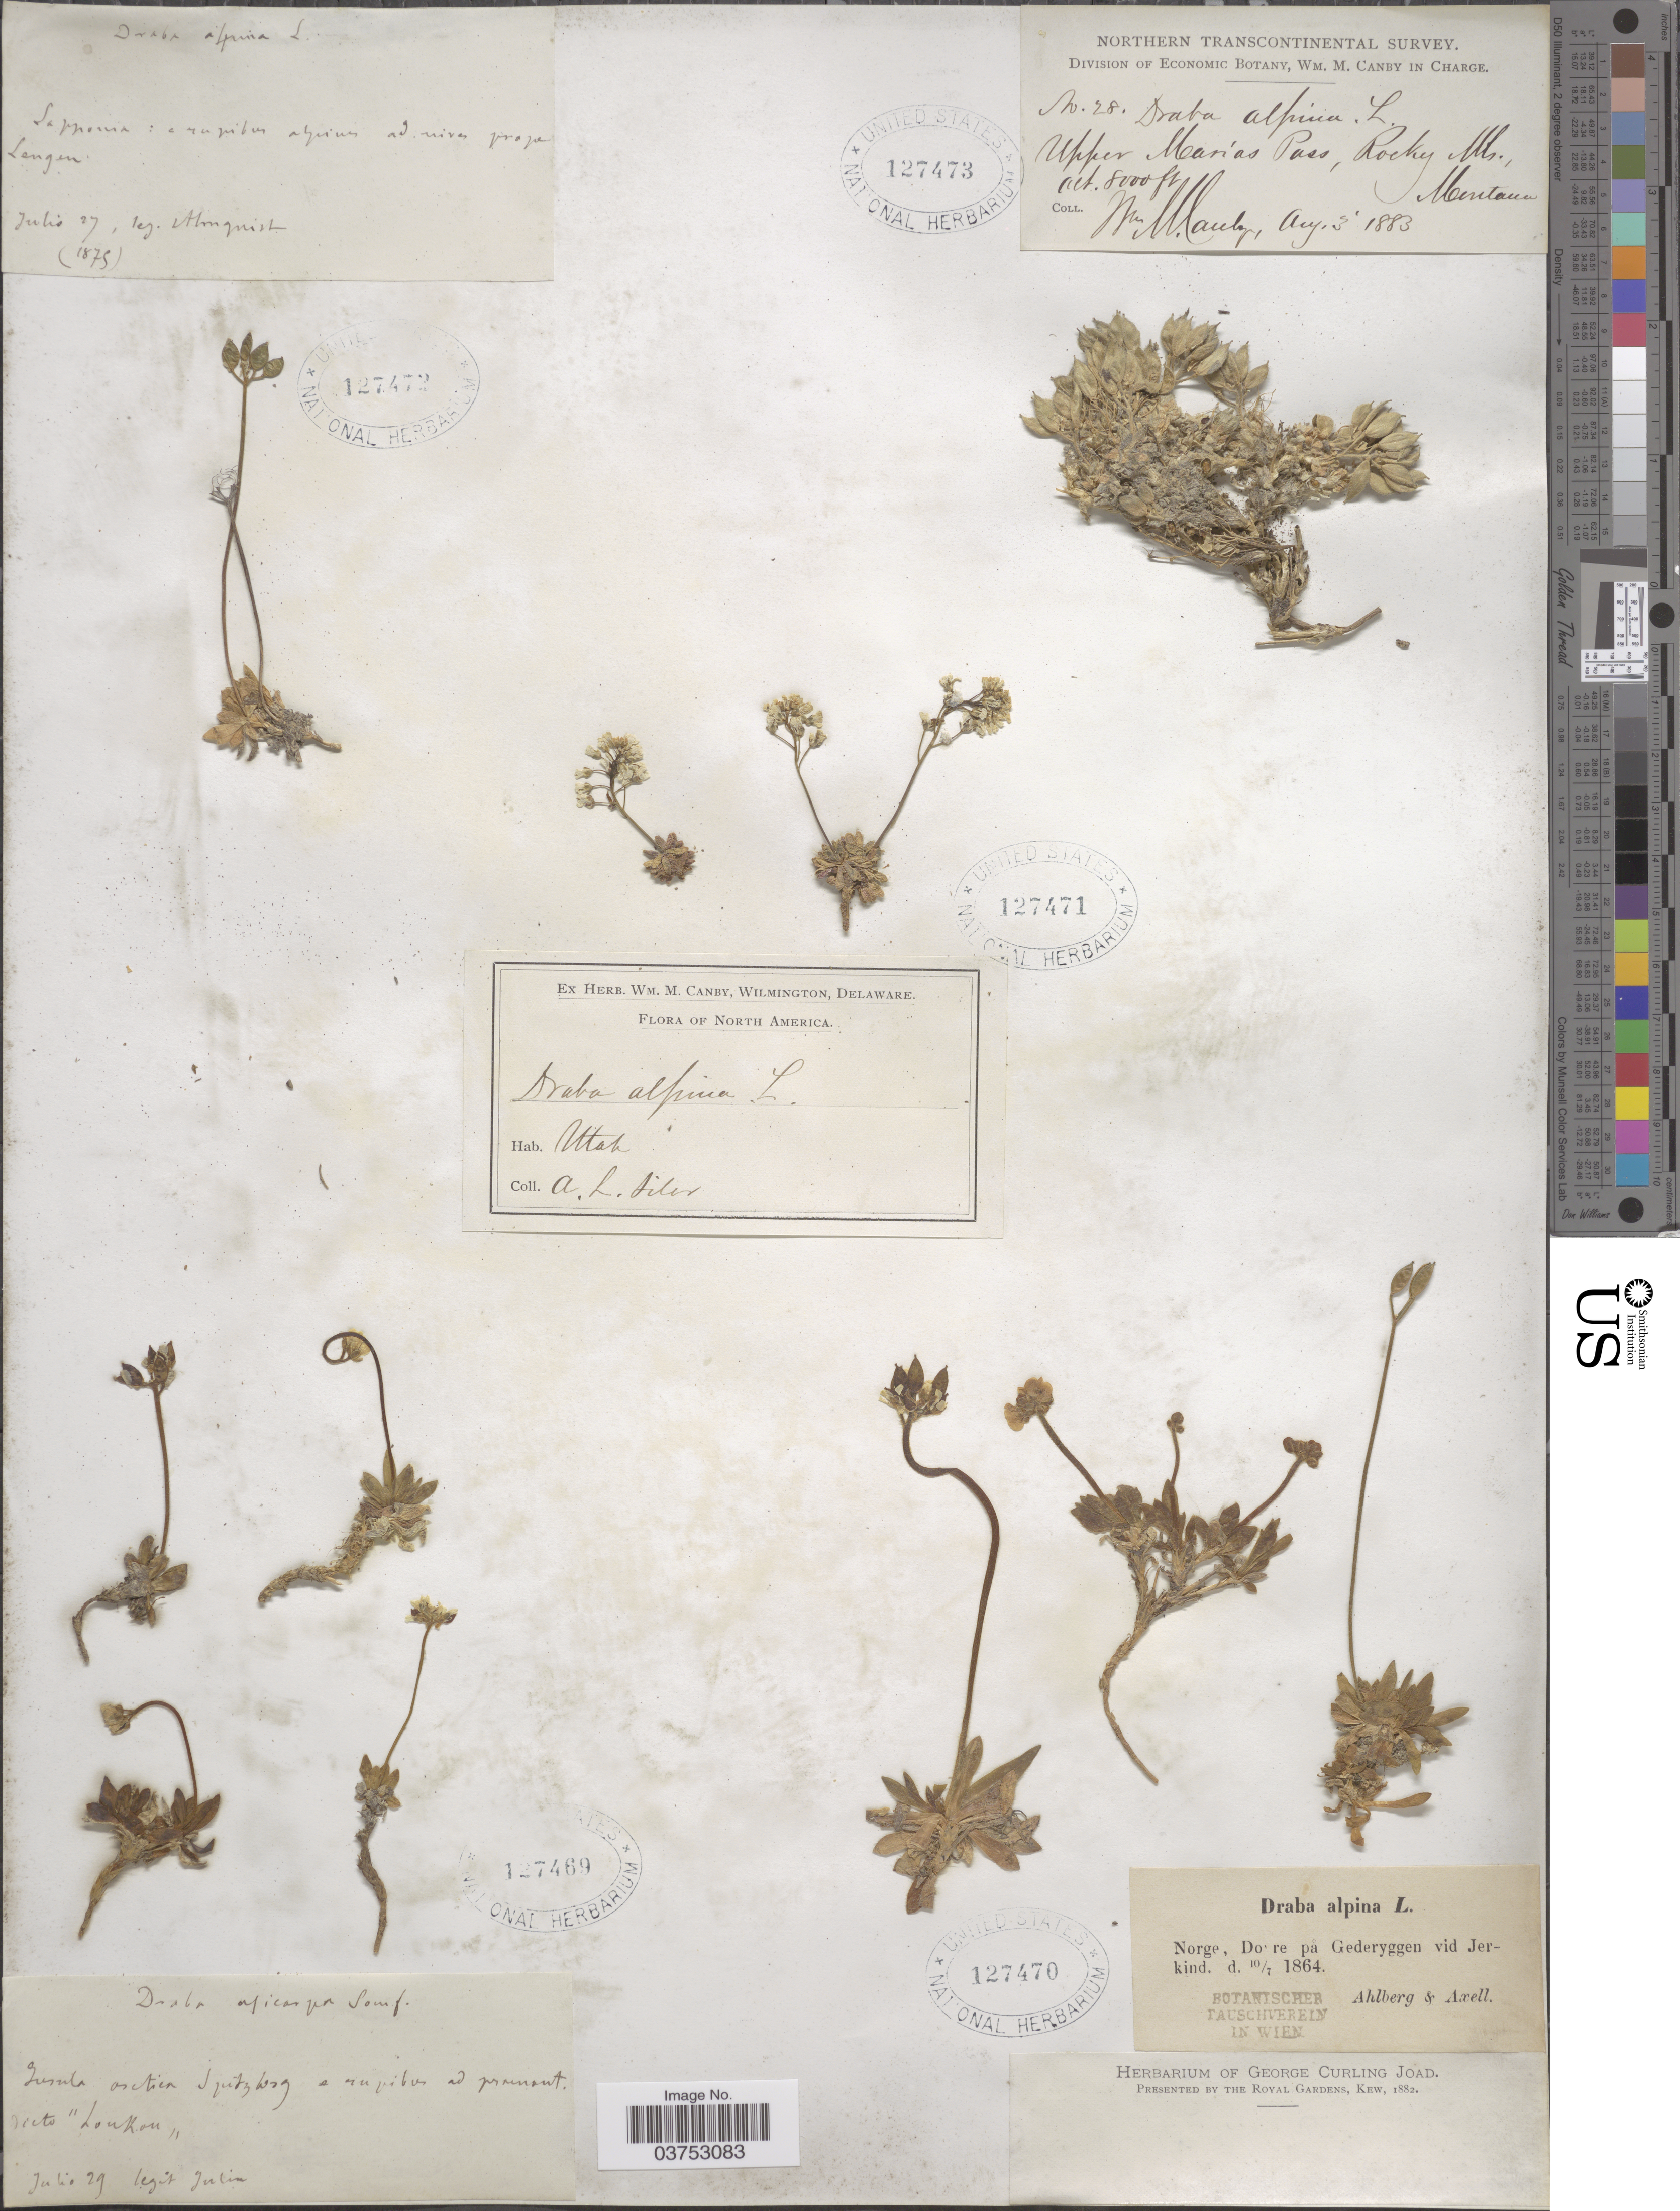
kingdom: Plantae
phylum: Tracheophyta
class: Magnoliopsida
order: Brassicales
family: Brassicaceae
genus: Draba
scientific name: Draba alpina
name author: L.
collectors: Almquist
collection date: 1875-07-27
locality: Lapponia: e rupibus alpinus ad nives prope Lengen [interpreted].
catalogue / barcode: US 127472